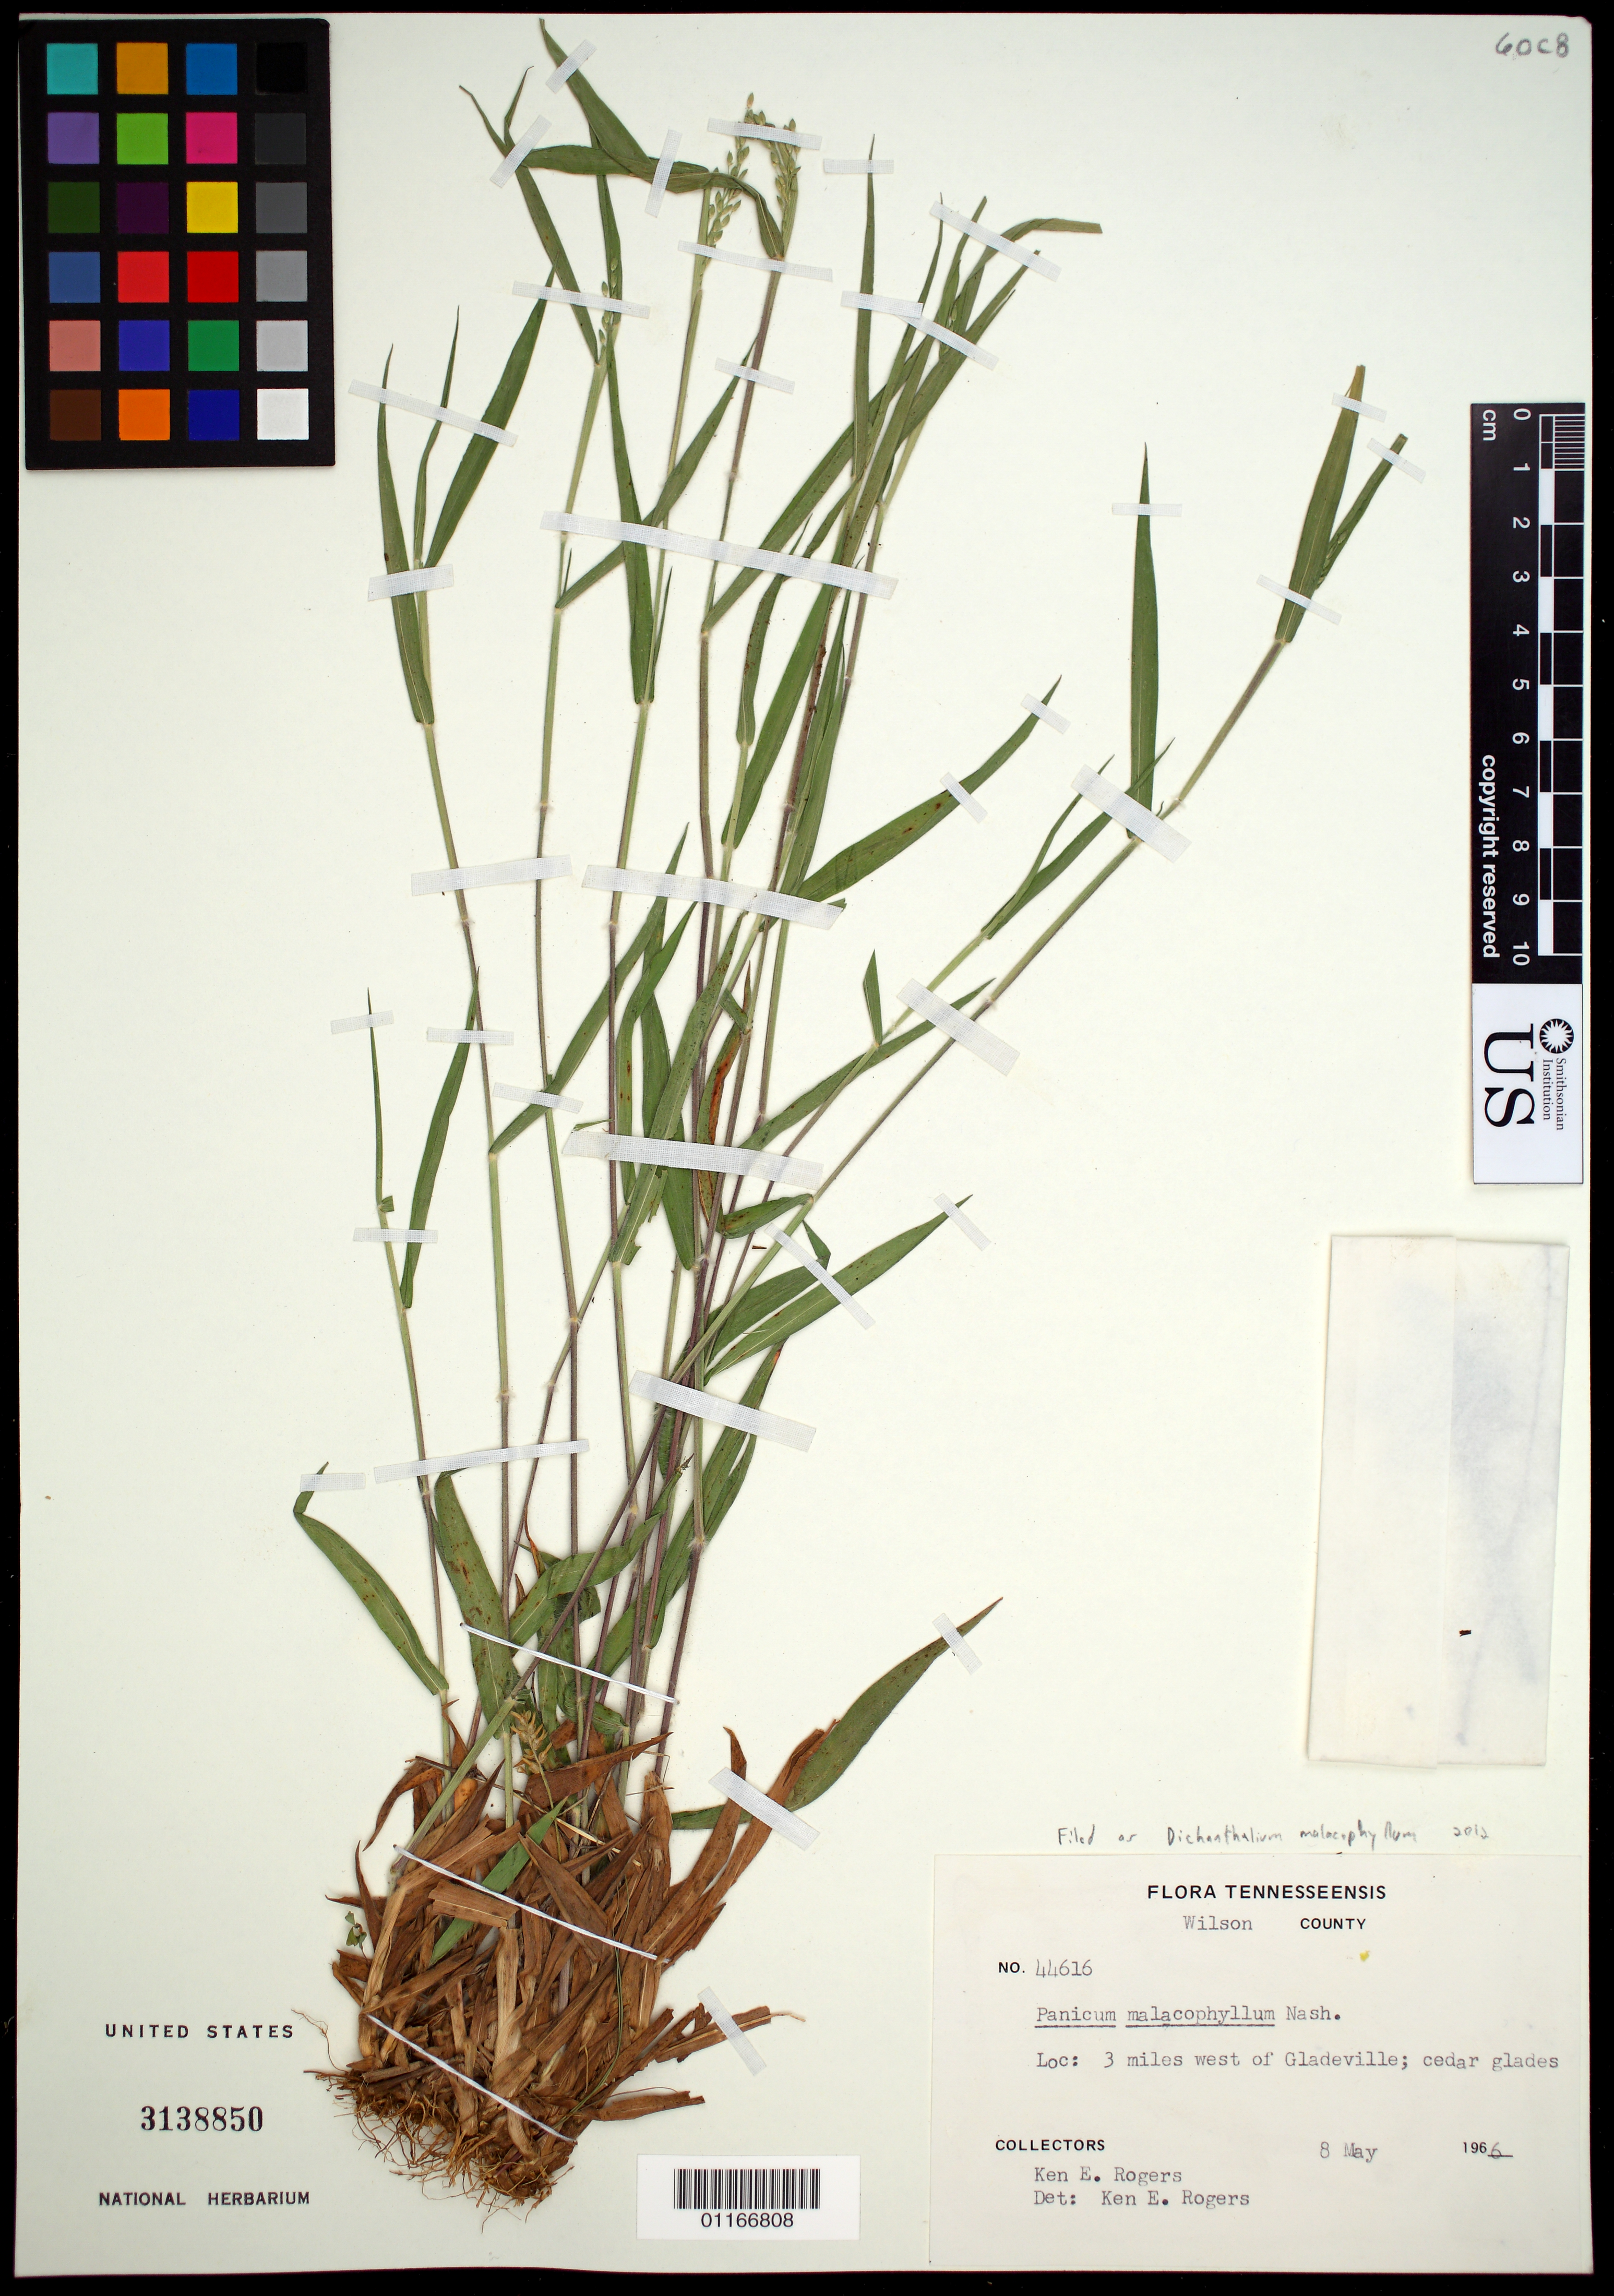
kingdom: Plantae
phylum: Tracheophyta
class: Liliopsida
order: Poales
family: Poaceae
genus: Dichanthelium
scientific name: Dichanthelium malacophyllum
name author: (Nash) Gould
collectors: K. Rogers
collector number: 44616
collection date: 1966-05-08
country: United States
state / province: Tennessee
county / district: Wilson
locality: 3 miles west of Gladeville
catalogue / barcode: US 3138850